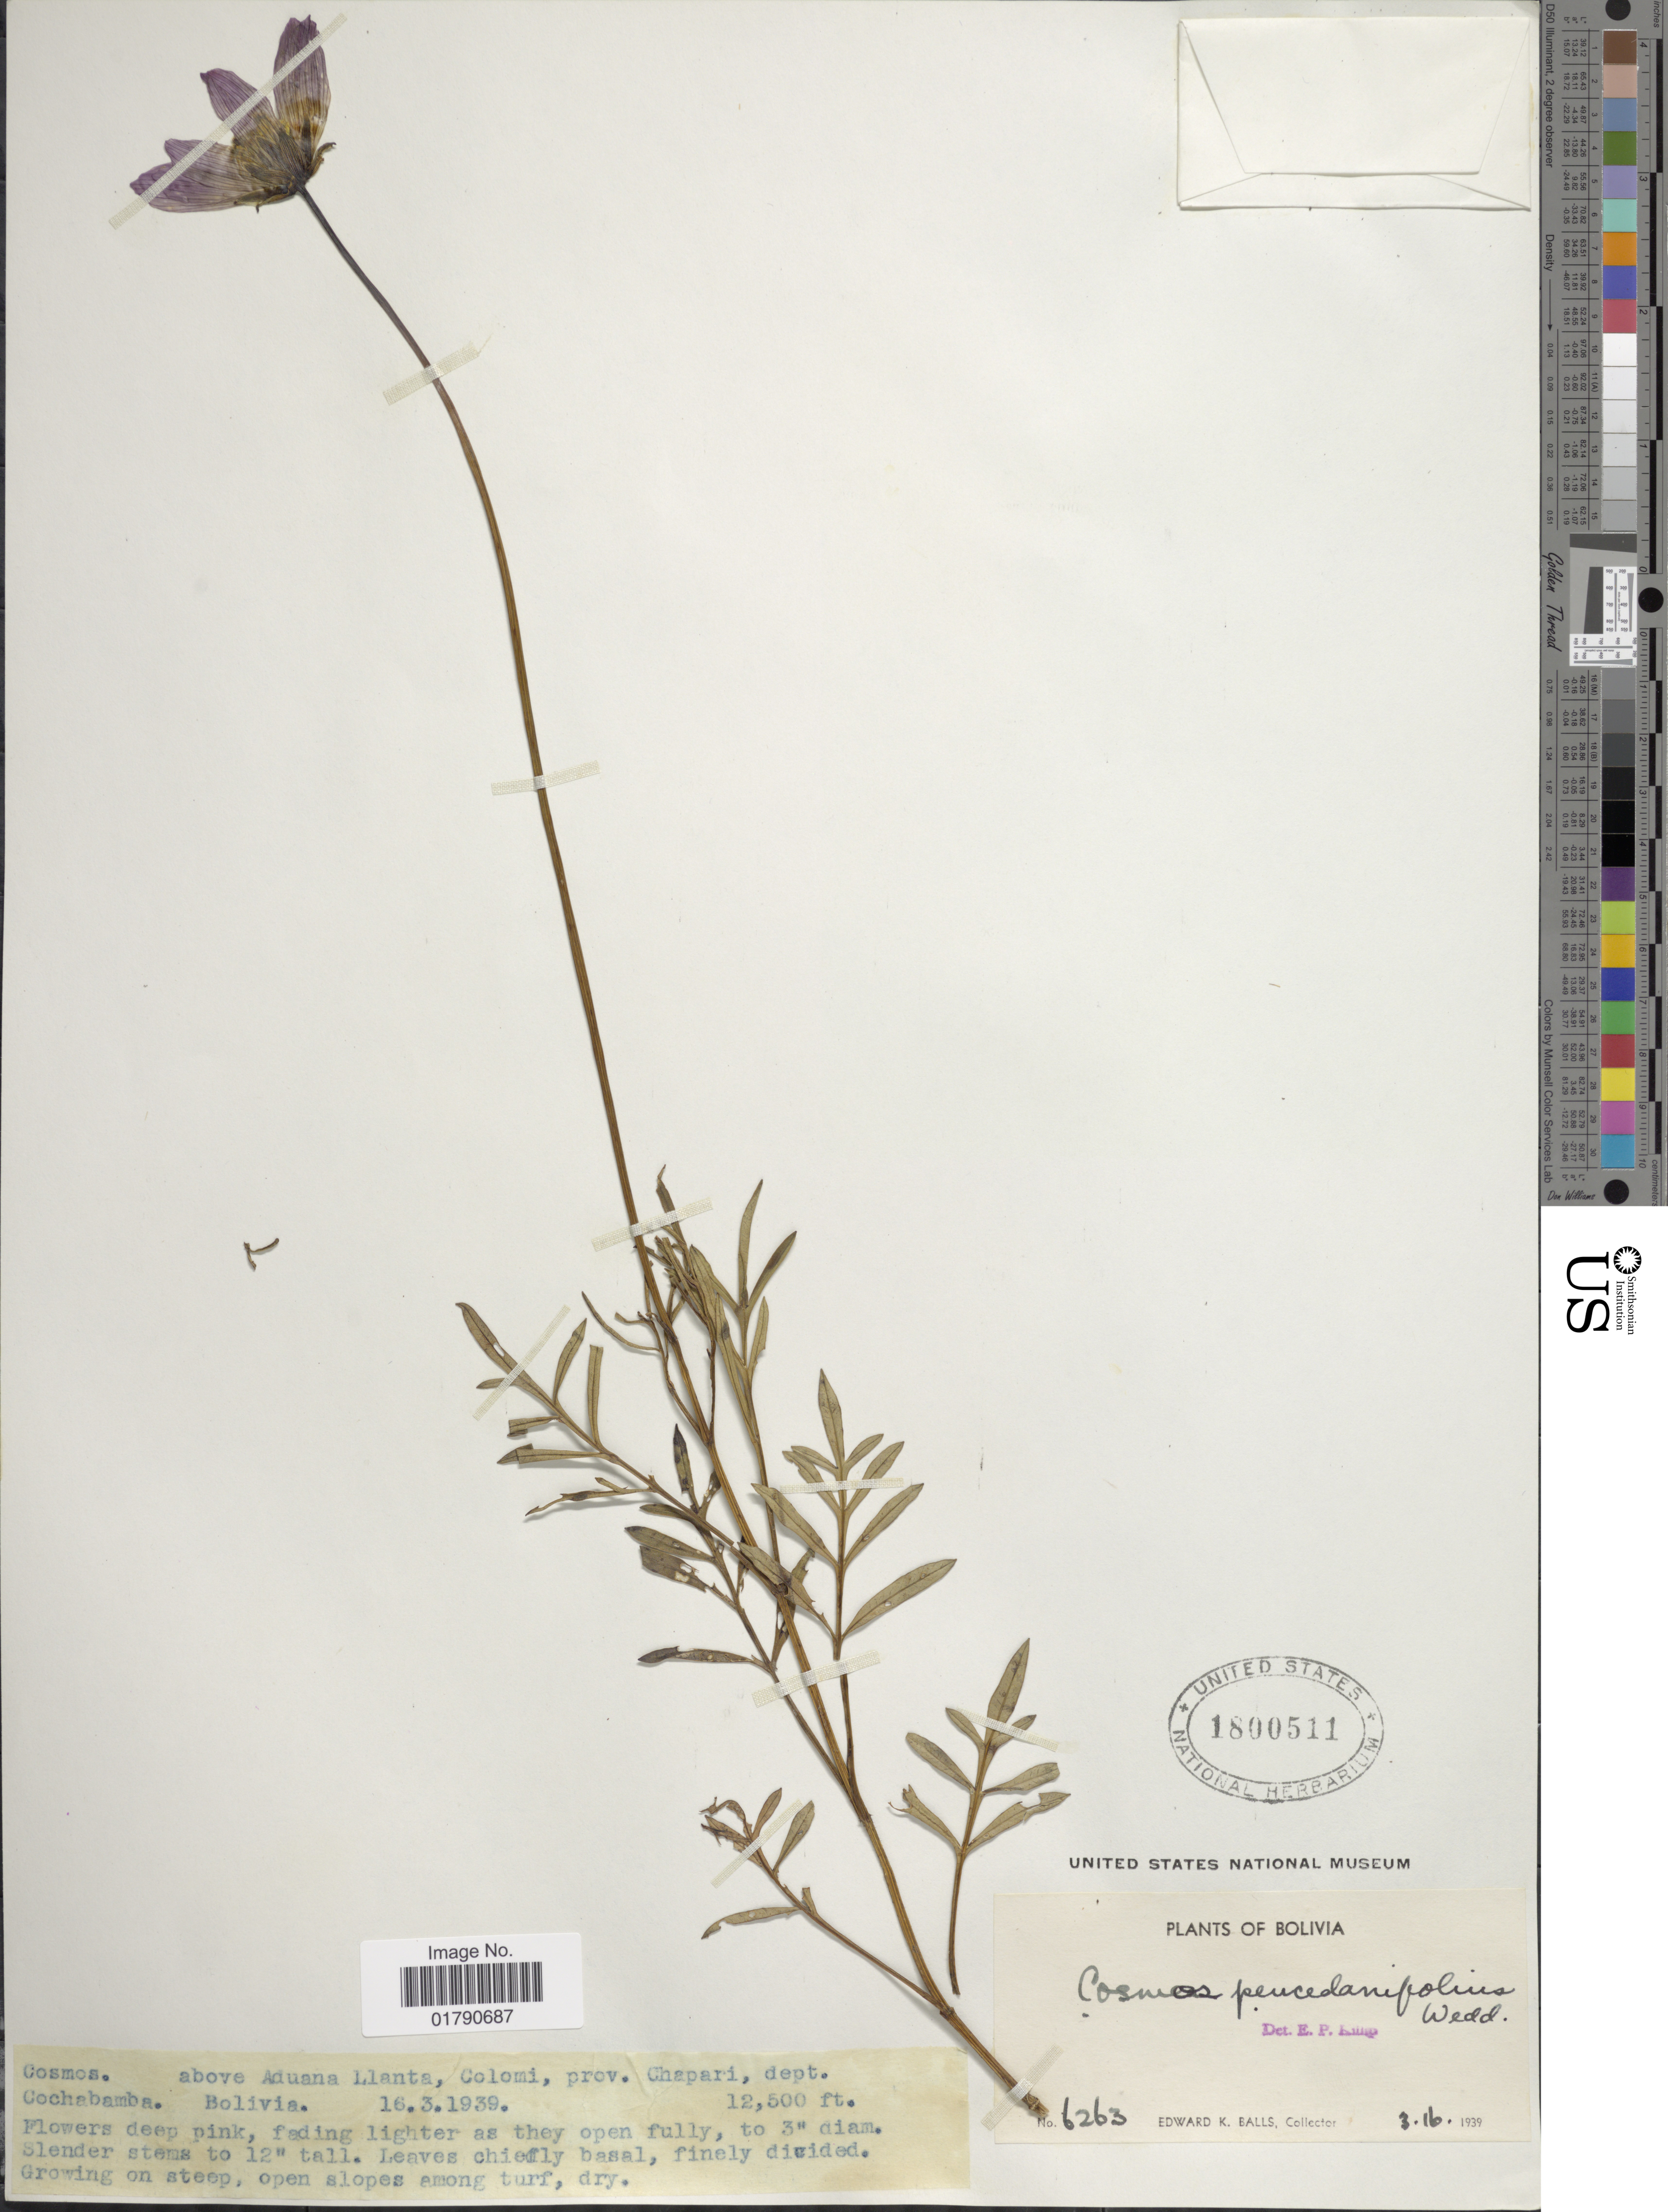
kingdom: Plantae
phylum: Tracheophyta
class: Magnoliopsida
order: Asterales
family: Asteraceae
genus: Cosmos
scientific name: Cosmos peucedanifolius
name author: Wedd.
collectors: E. K. Balls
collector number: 6263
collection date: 1939-03-16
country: Bolivia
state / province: Cochabamba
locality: Above aduana Llanta, Colomi, prov. Chapari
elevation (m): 3810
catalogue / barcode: US 1800511